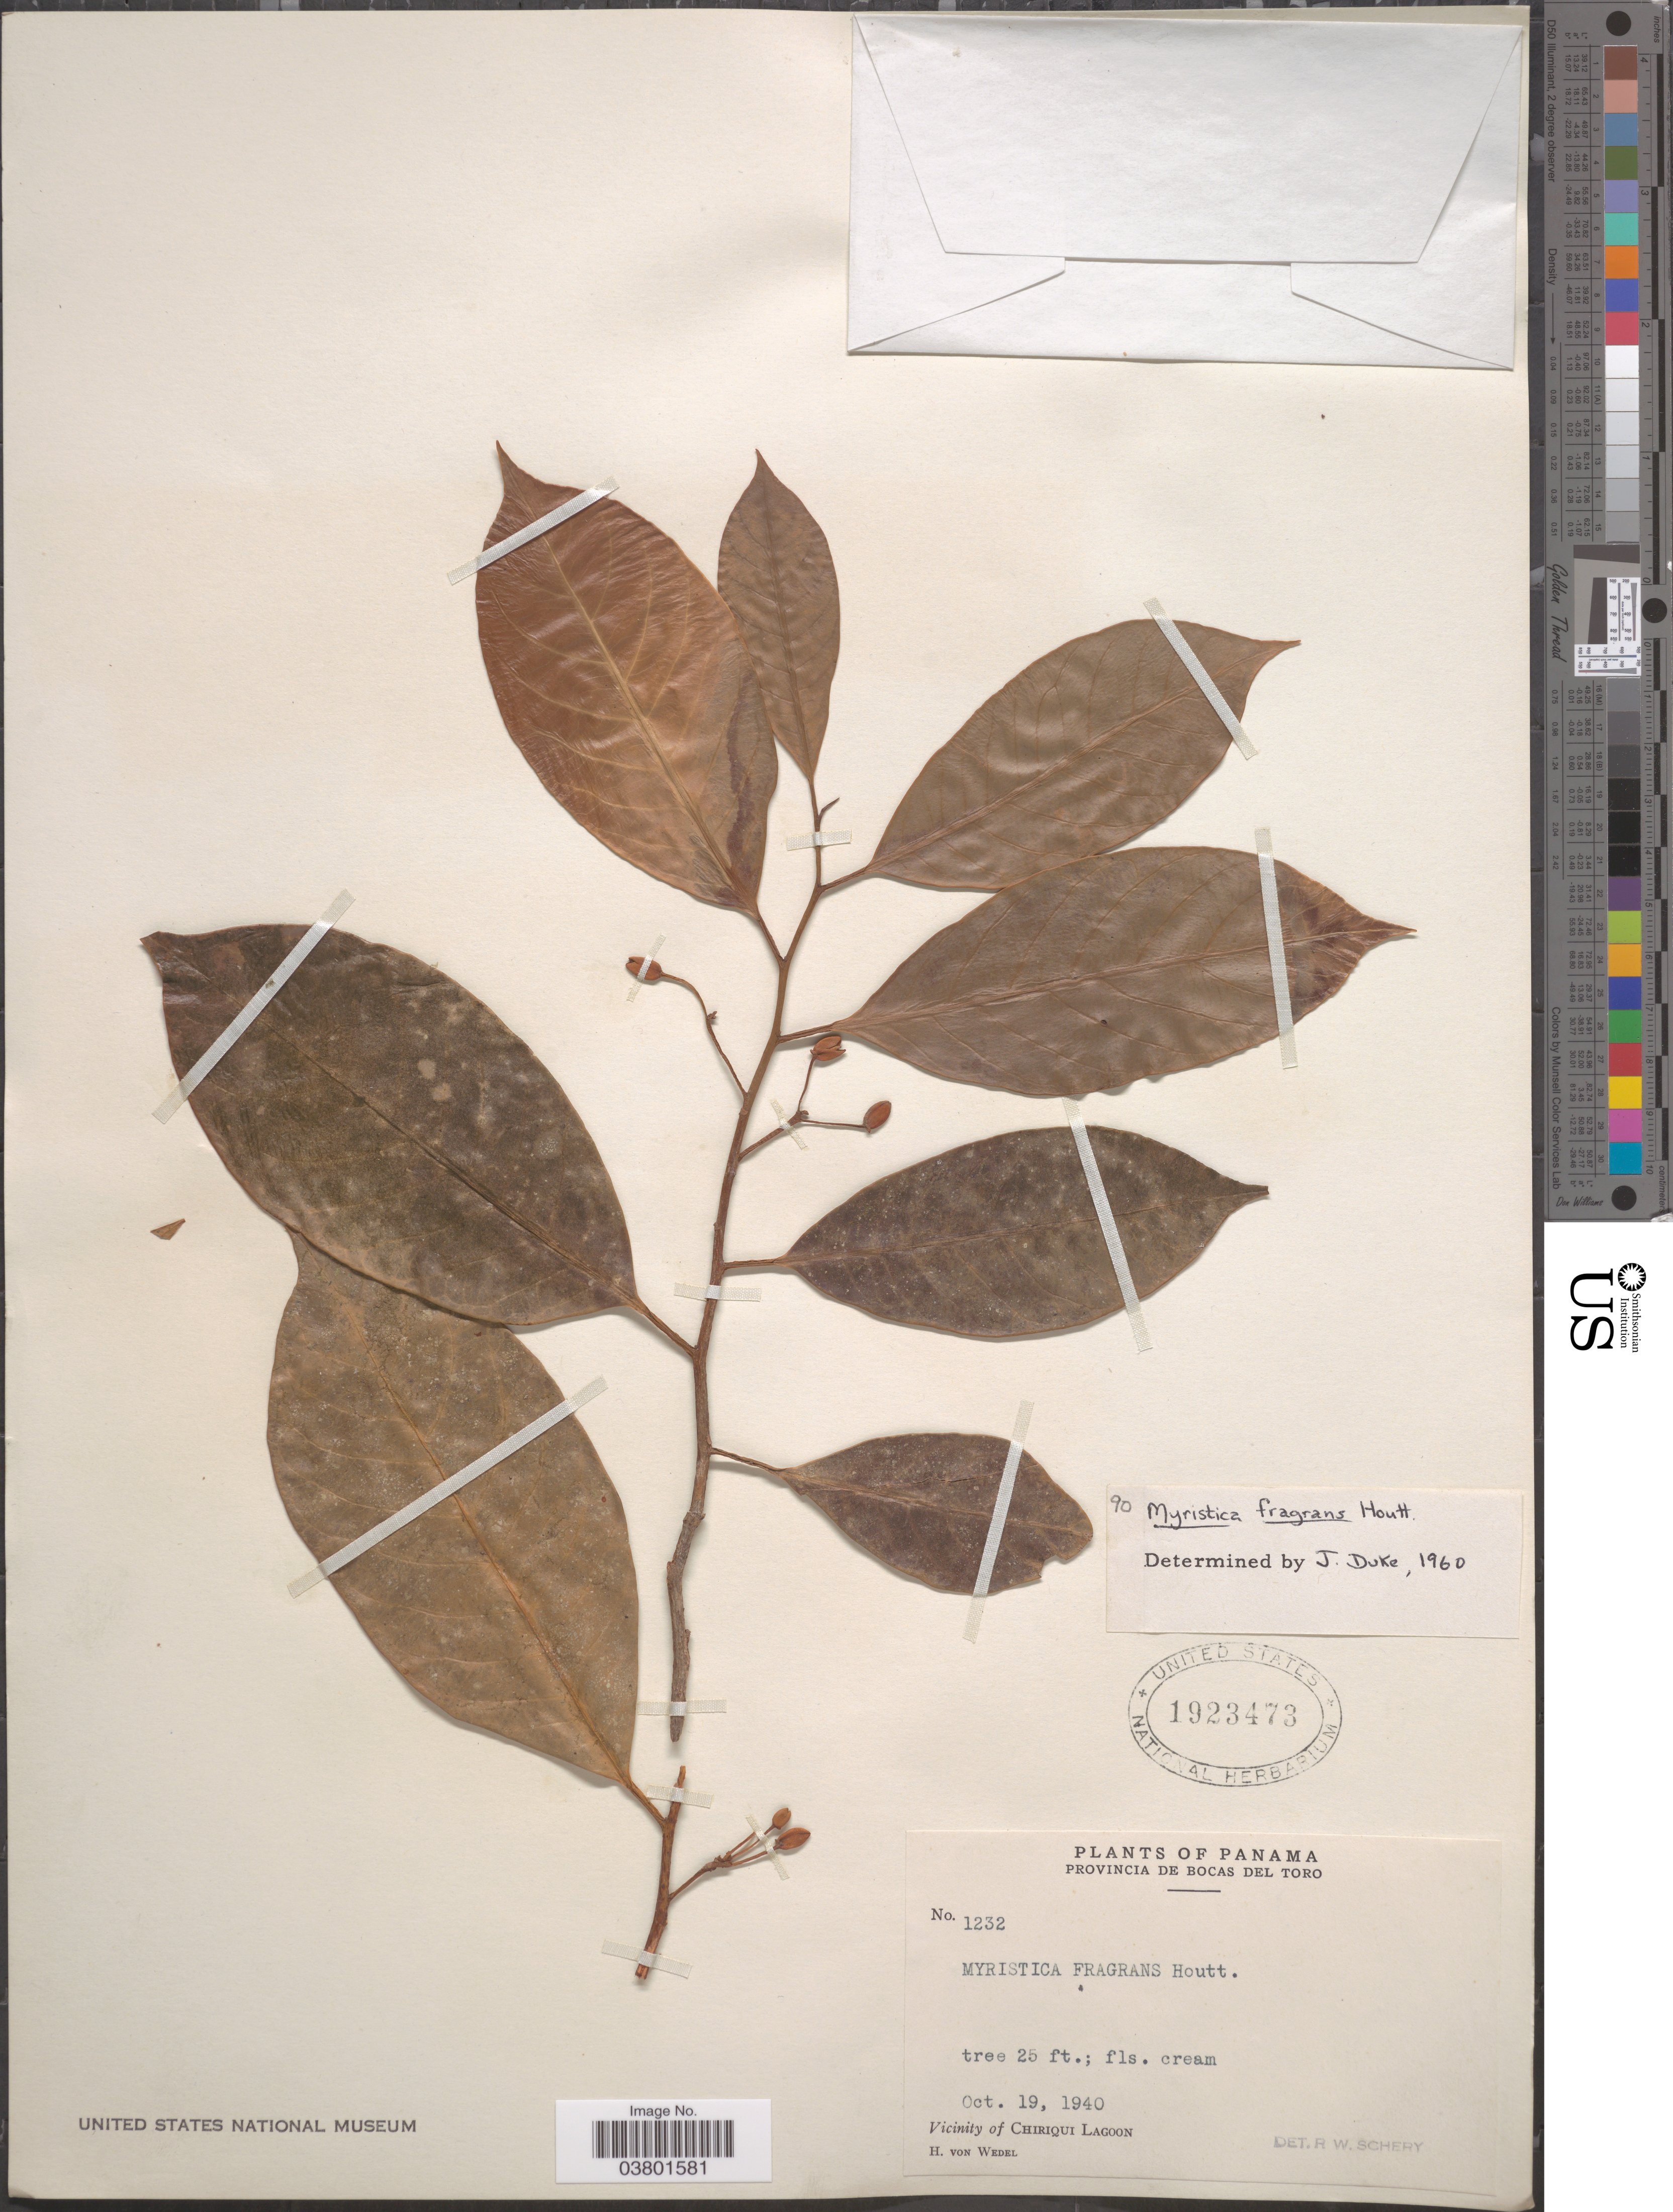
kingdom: Plantae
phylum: Tracheophyta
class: Magnoliopsida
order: Magnoliales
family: Myristicaceae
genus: Myristica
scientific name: Myristica fragrans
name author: Houtt.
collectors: H. von Wedel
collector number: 1232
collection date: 1940-10-19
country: Panama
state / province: Bocas del Toro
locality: Vicinity of Chiriqui Lagoon.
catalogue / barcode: US 1923473